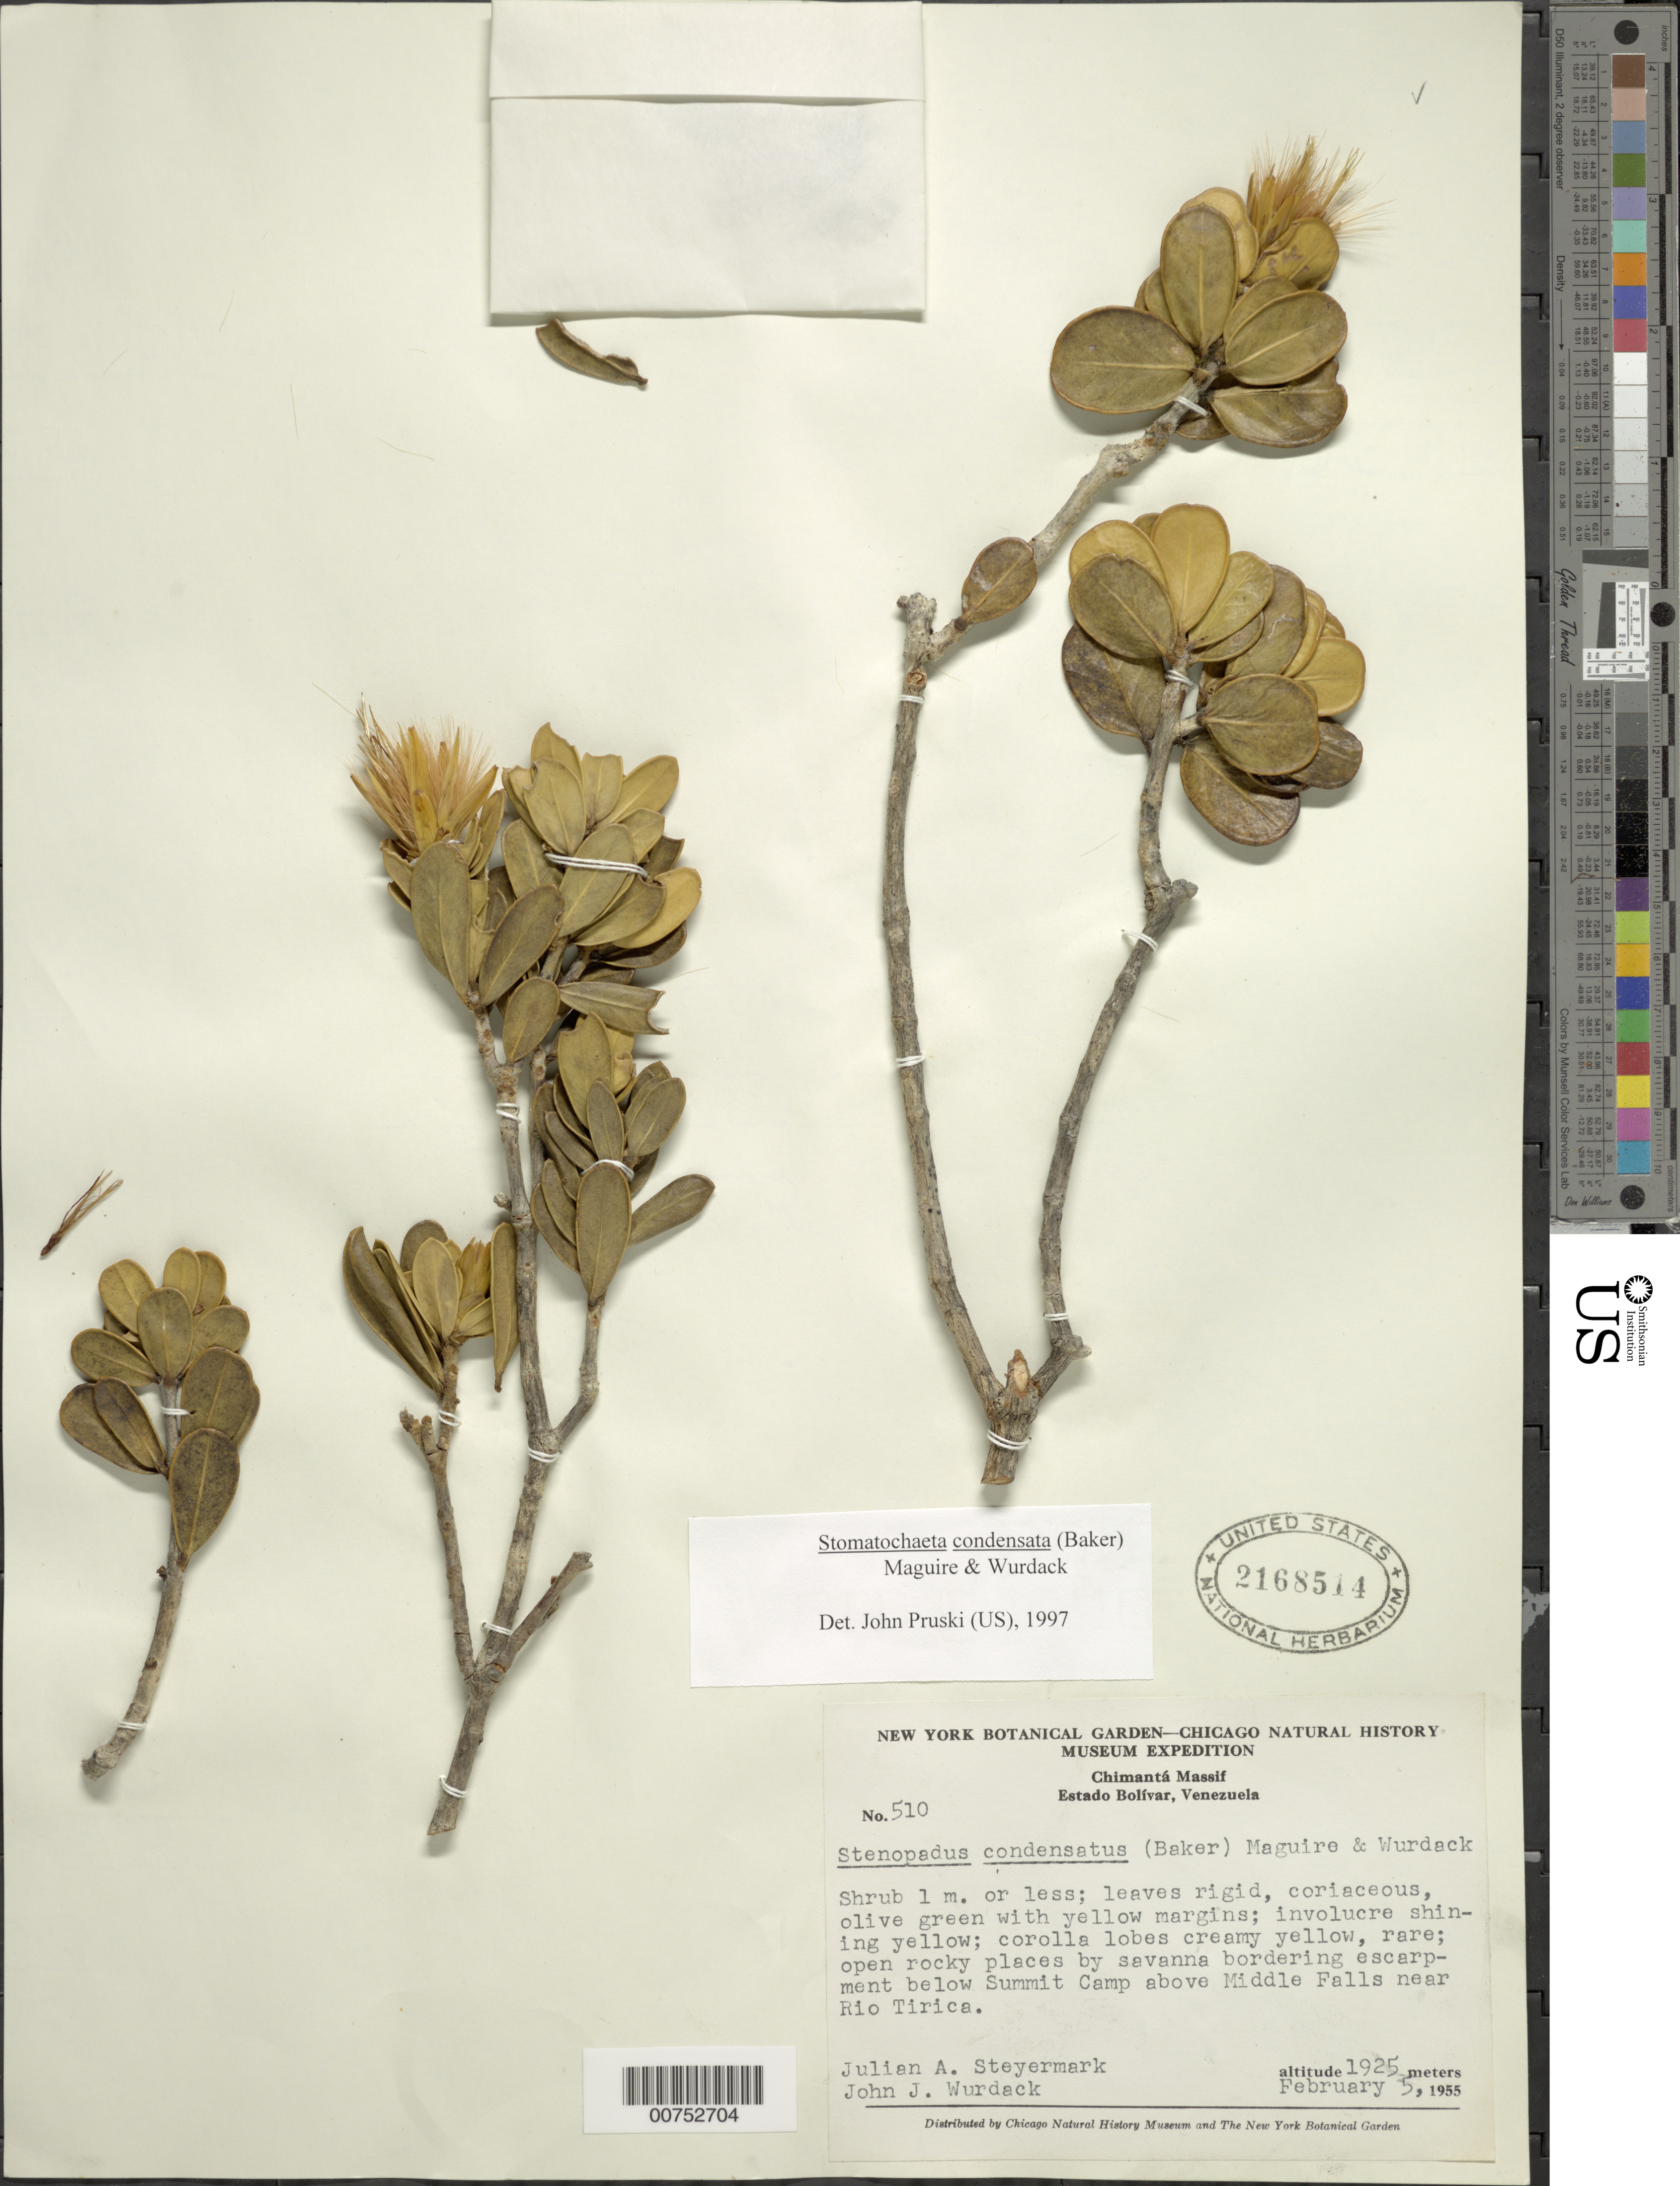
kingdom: Plantae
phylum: Tracheophyta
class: Magnoliopsida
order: Asterales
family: Asteraceae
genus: Stomatochaeta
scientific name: Stomatochaeta condensata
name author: (Baker) Maguire & Wurdack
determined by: Pruski, J. F.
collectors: J. Steyermark & J. J. Wurdack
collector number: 55 510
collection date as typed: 5-Feb-55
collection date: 1955-02-05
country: Venezuela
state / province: Bolívar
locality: Chimantá Massif, Central section, below summit camp above middle falls near Río Tirica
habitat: Open rocky places by savanna bordering escarpment below summit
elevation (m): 1925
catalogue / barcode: US 2168514